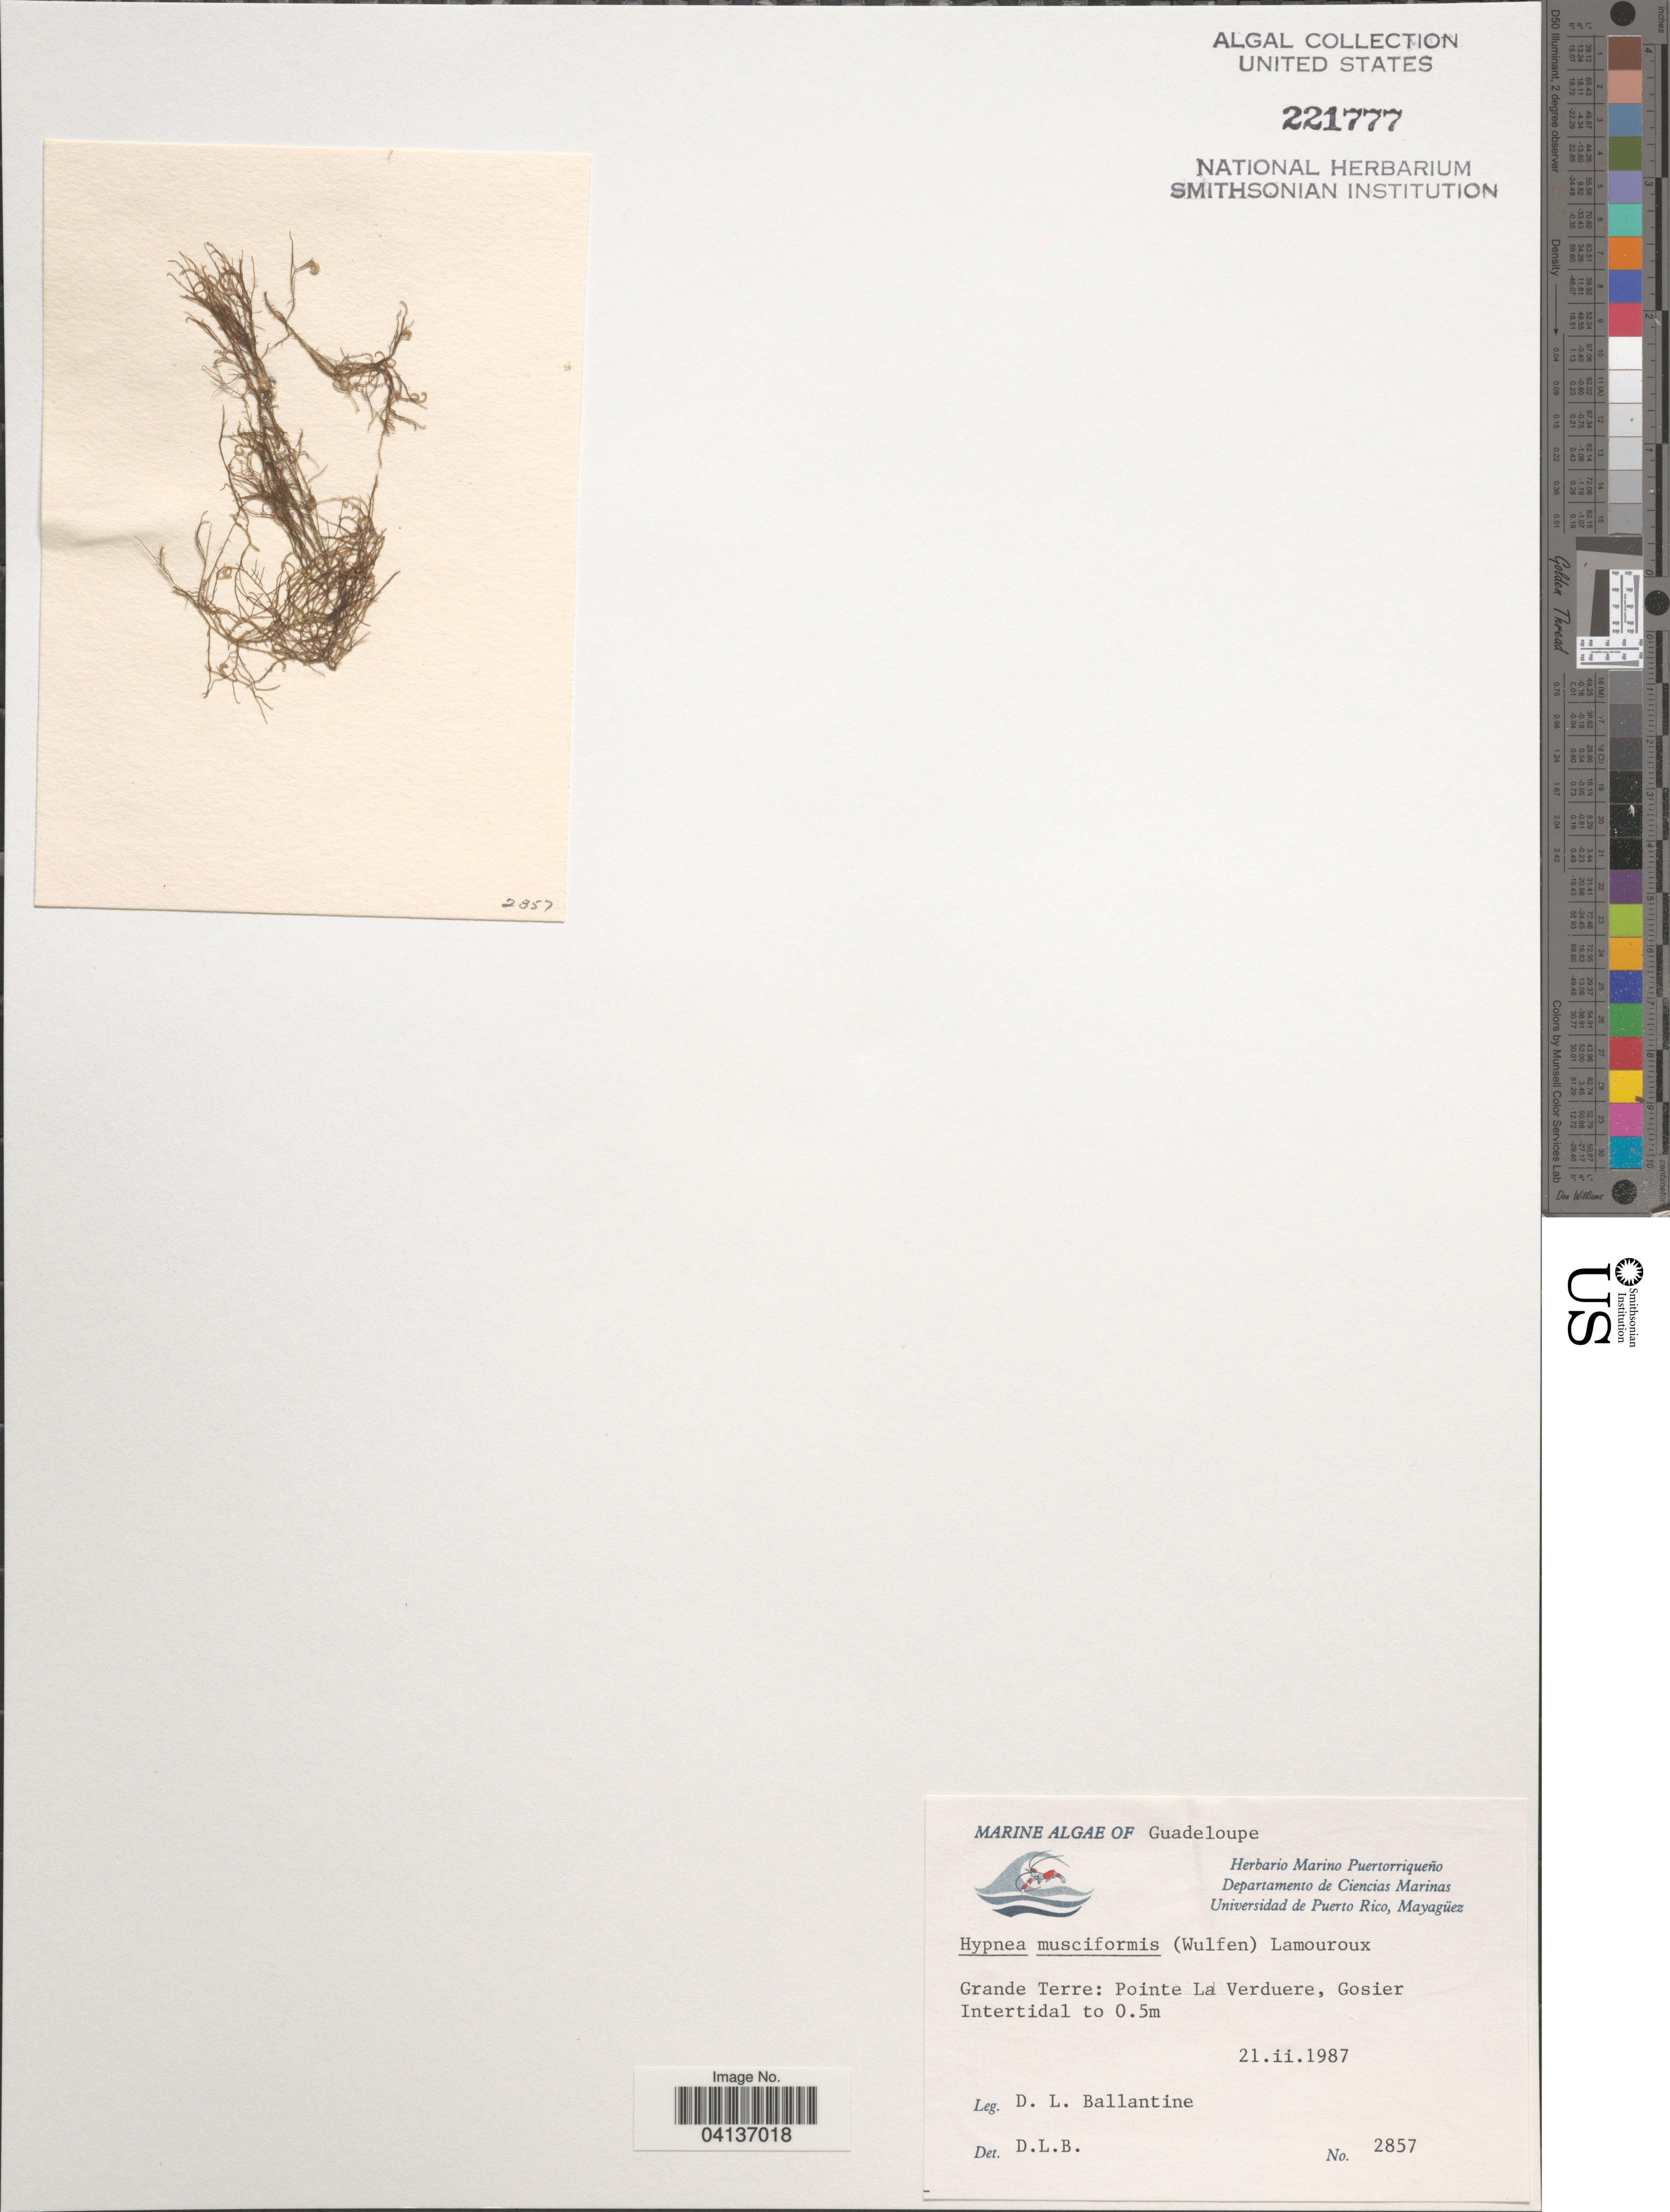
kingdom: Plantae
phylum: Rhodophyta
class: Florideophyceae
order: Gigartinales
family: Cystocloniaceae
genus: Hypnea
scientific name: Hypnea musciformis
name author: (Wulfen) J.V.Lamouroux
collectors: D.L. Ballantine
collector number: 2857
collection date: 1987-02-21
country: Guadeloupe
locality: Grande Terre: Pointe La Verduere, Gosier.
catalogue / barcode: US 221777